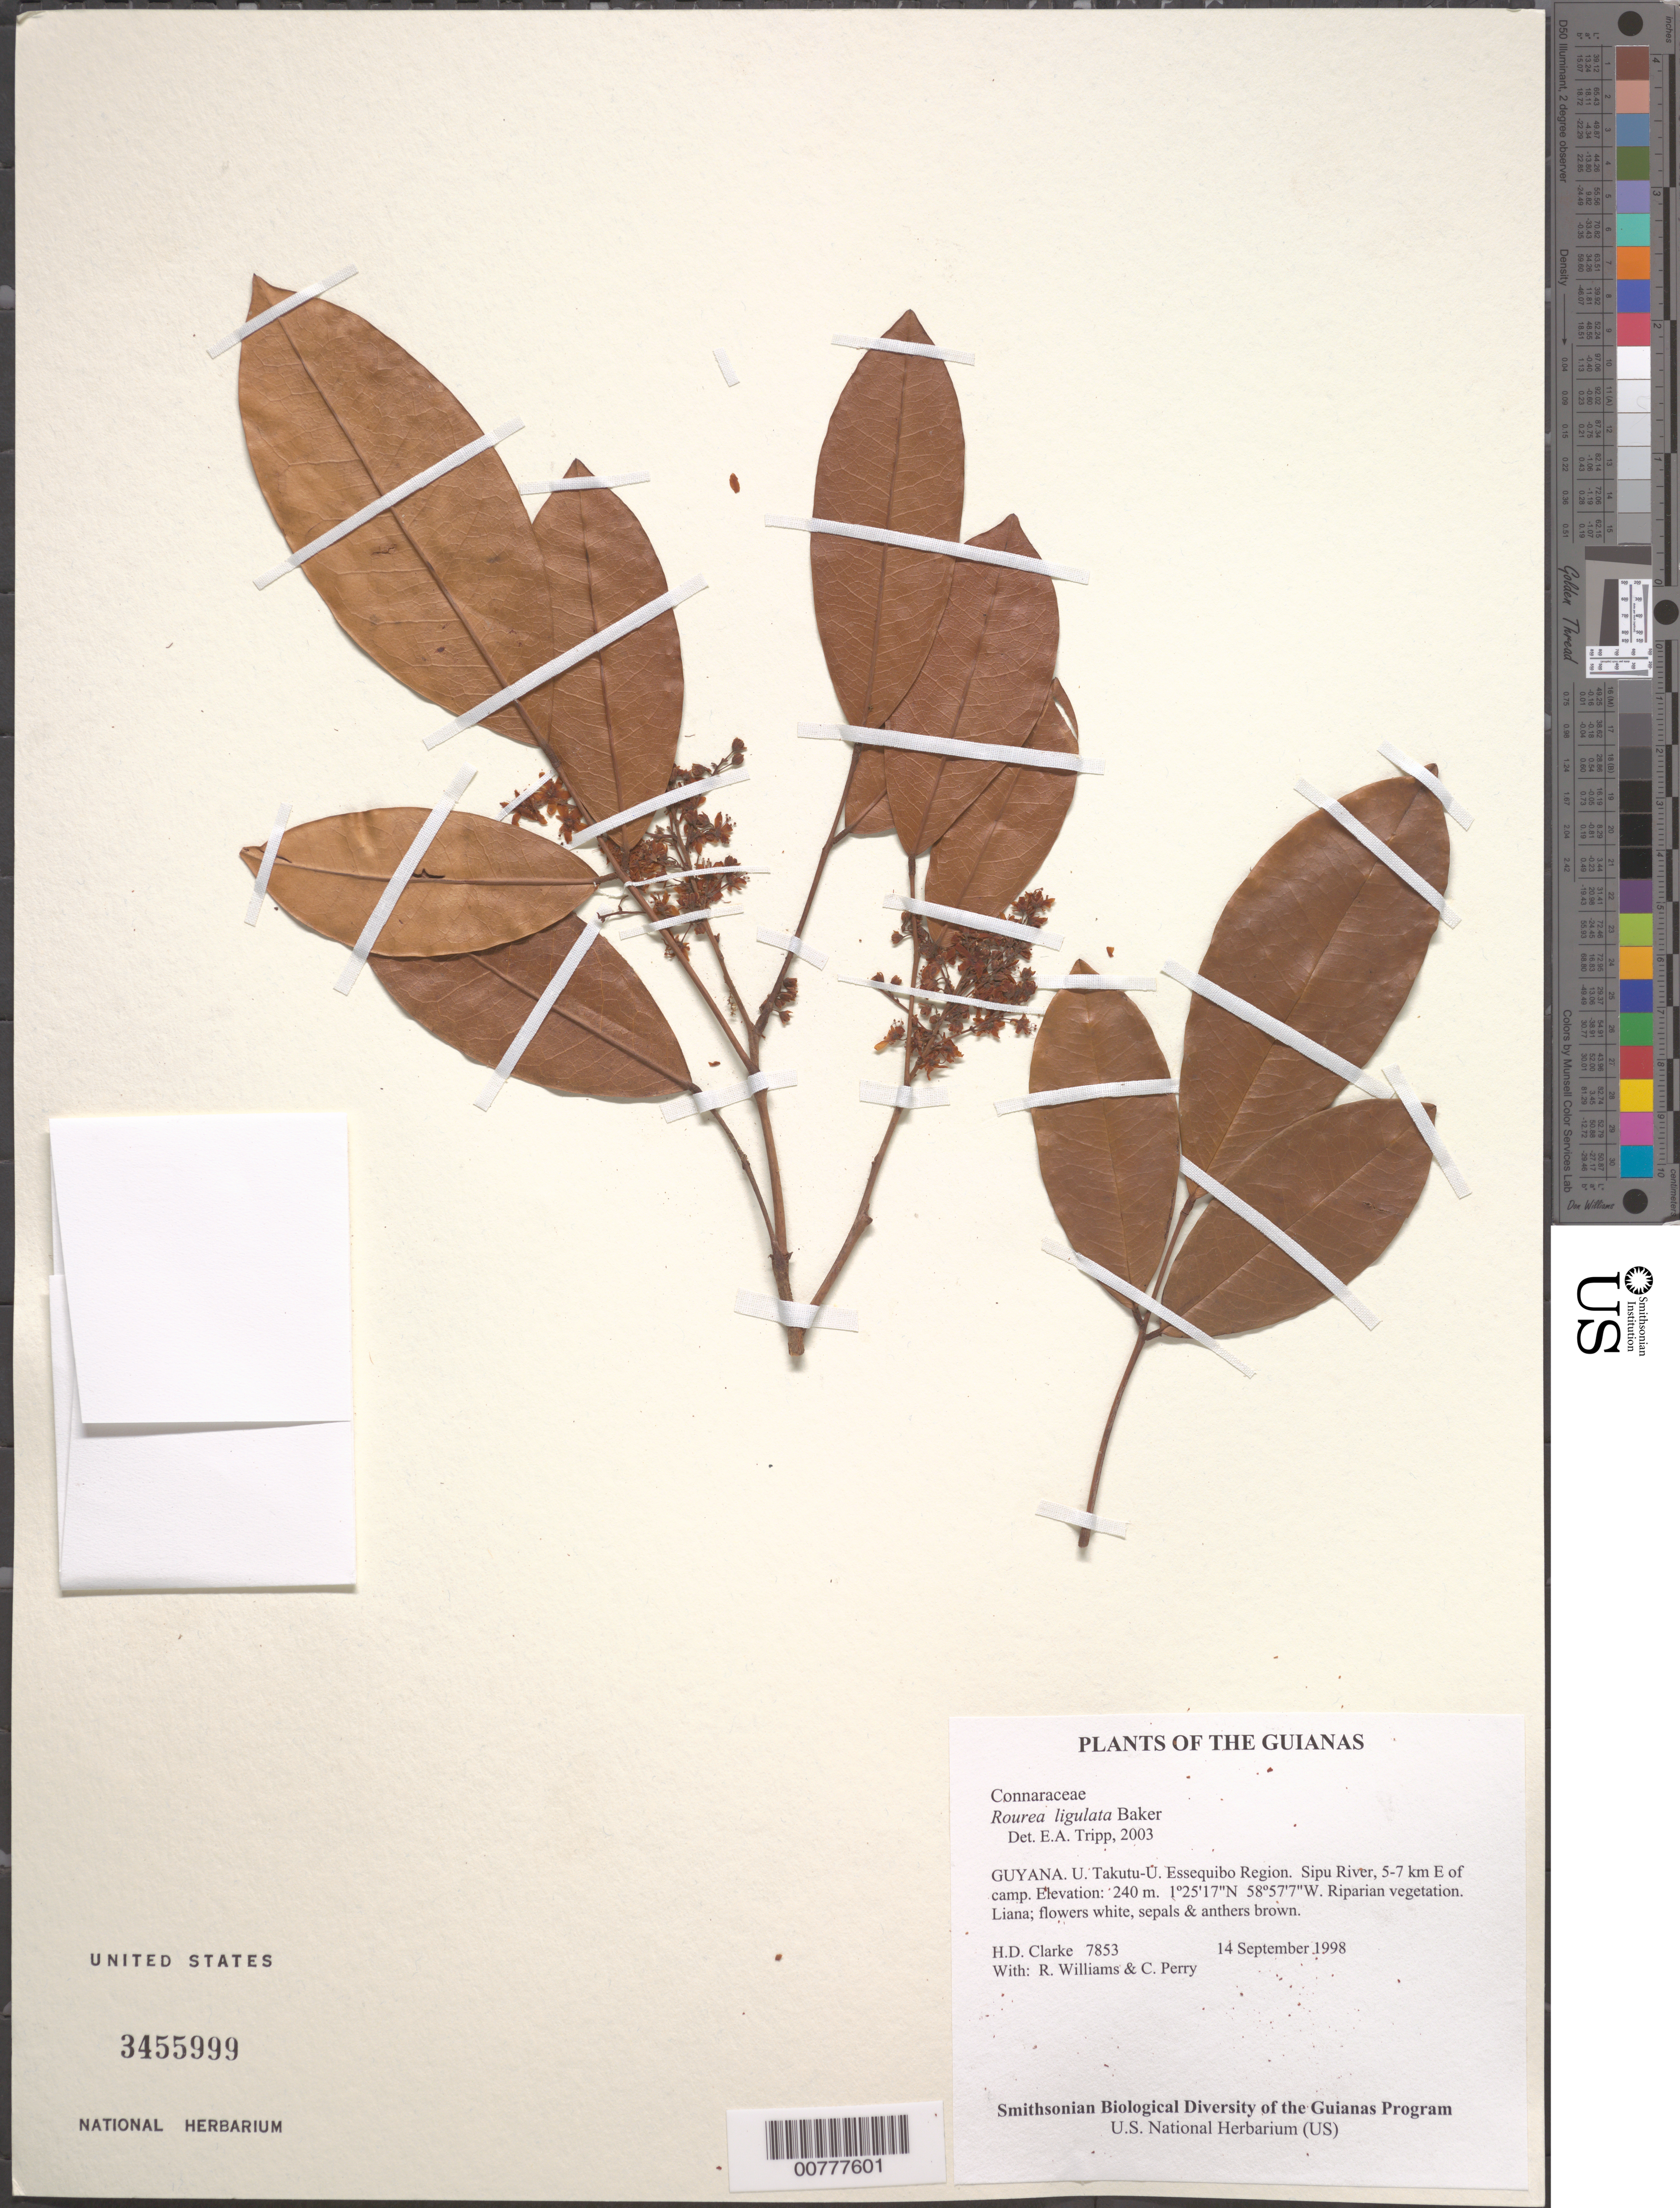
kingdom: Plantae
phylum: Tracheophyta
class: Magnoliopsida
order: Oxalidales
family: Connaraceae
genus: Rourea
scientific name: Rourea ligulata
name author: Baker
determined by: Tripp, Erin A.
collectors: H. D. Clarke, R. Williams & C. Perry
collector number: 7853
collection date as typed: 14 September 1998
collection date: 1998-09-14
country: Guyana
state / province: U. Takutu-U. Essequibo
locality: Sipu River, 5-7 km E of camp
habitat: Riparian vegetation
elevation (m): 240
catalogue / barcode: US 3455999